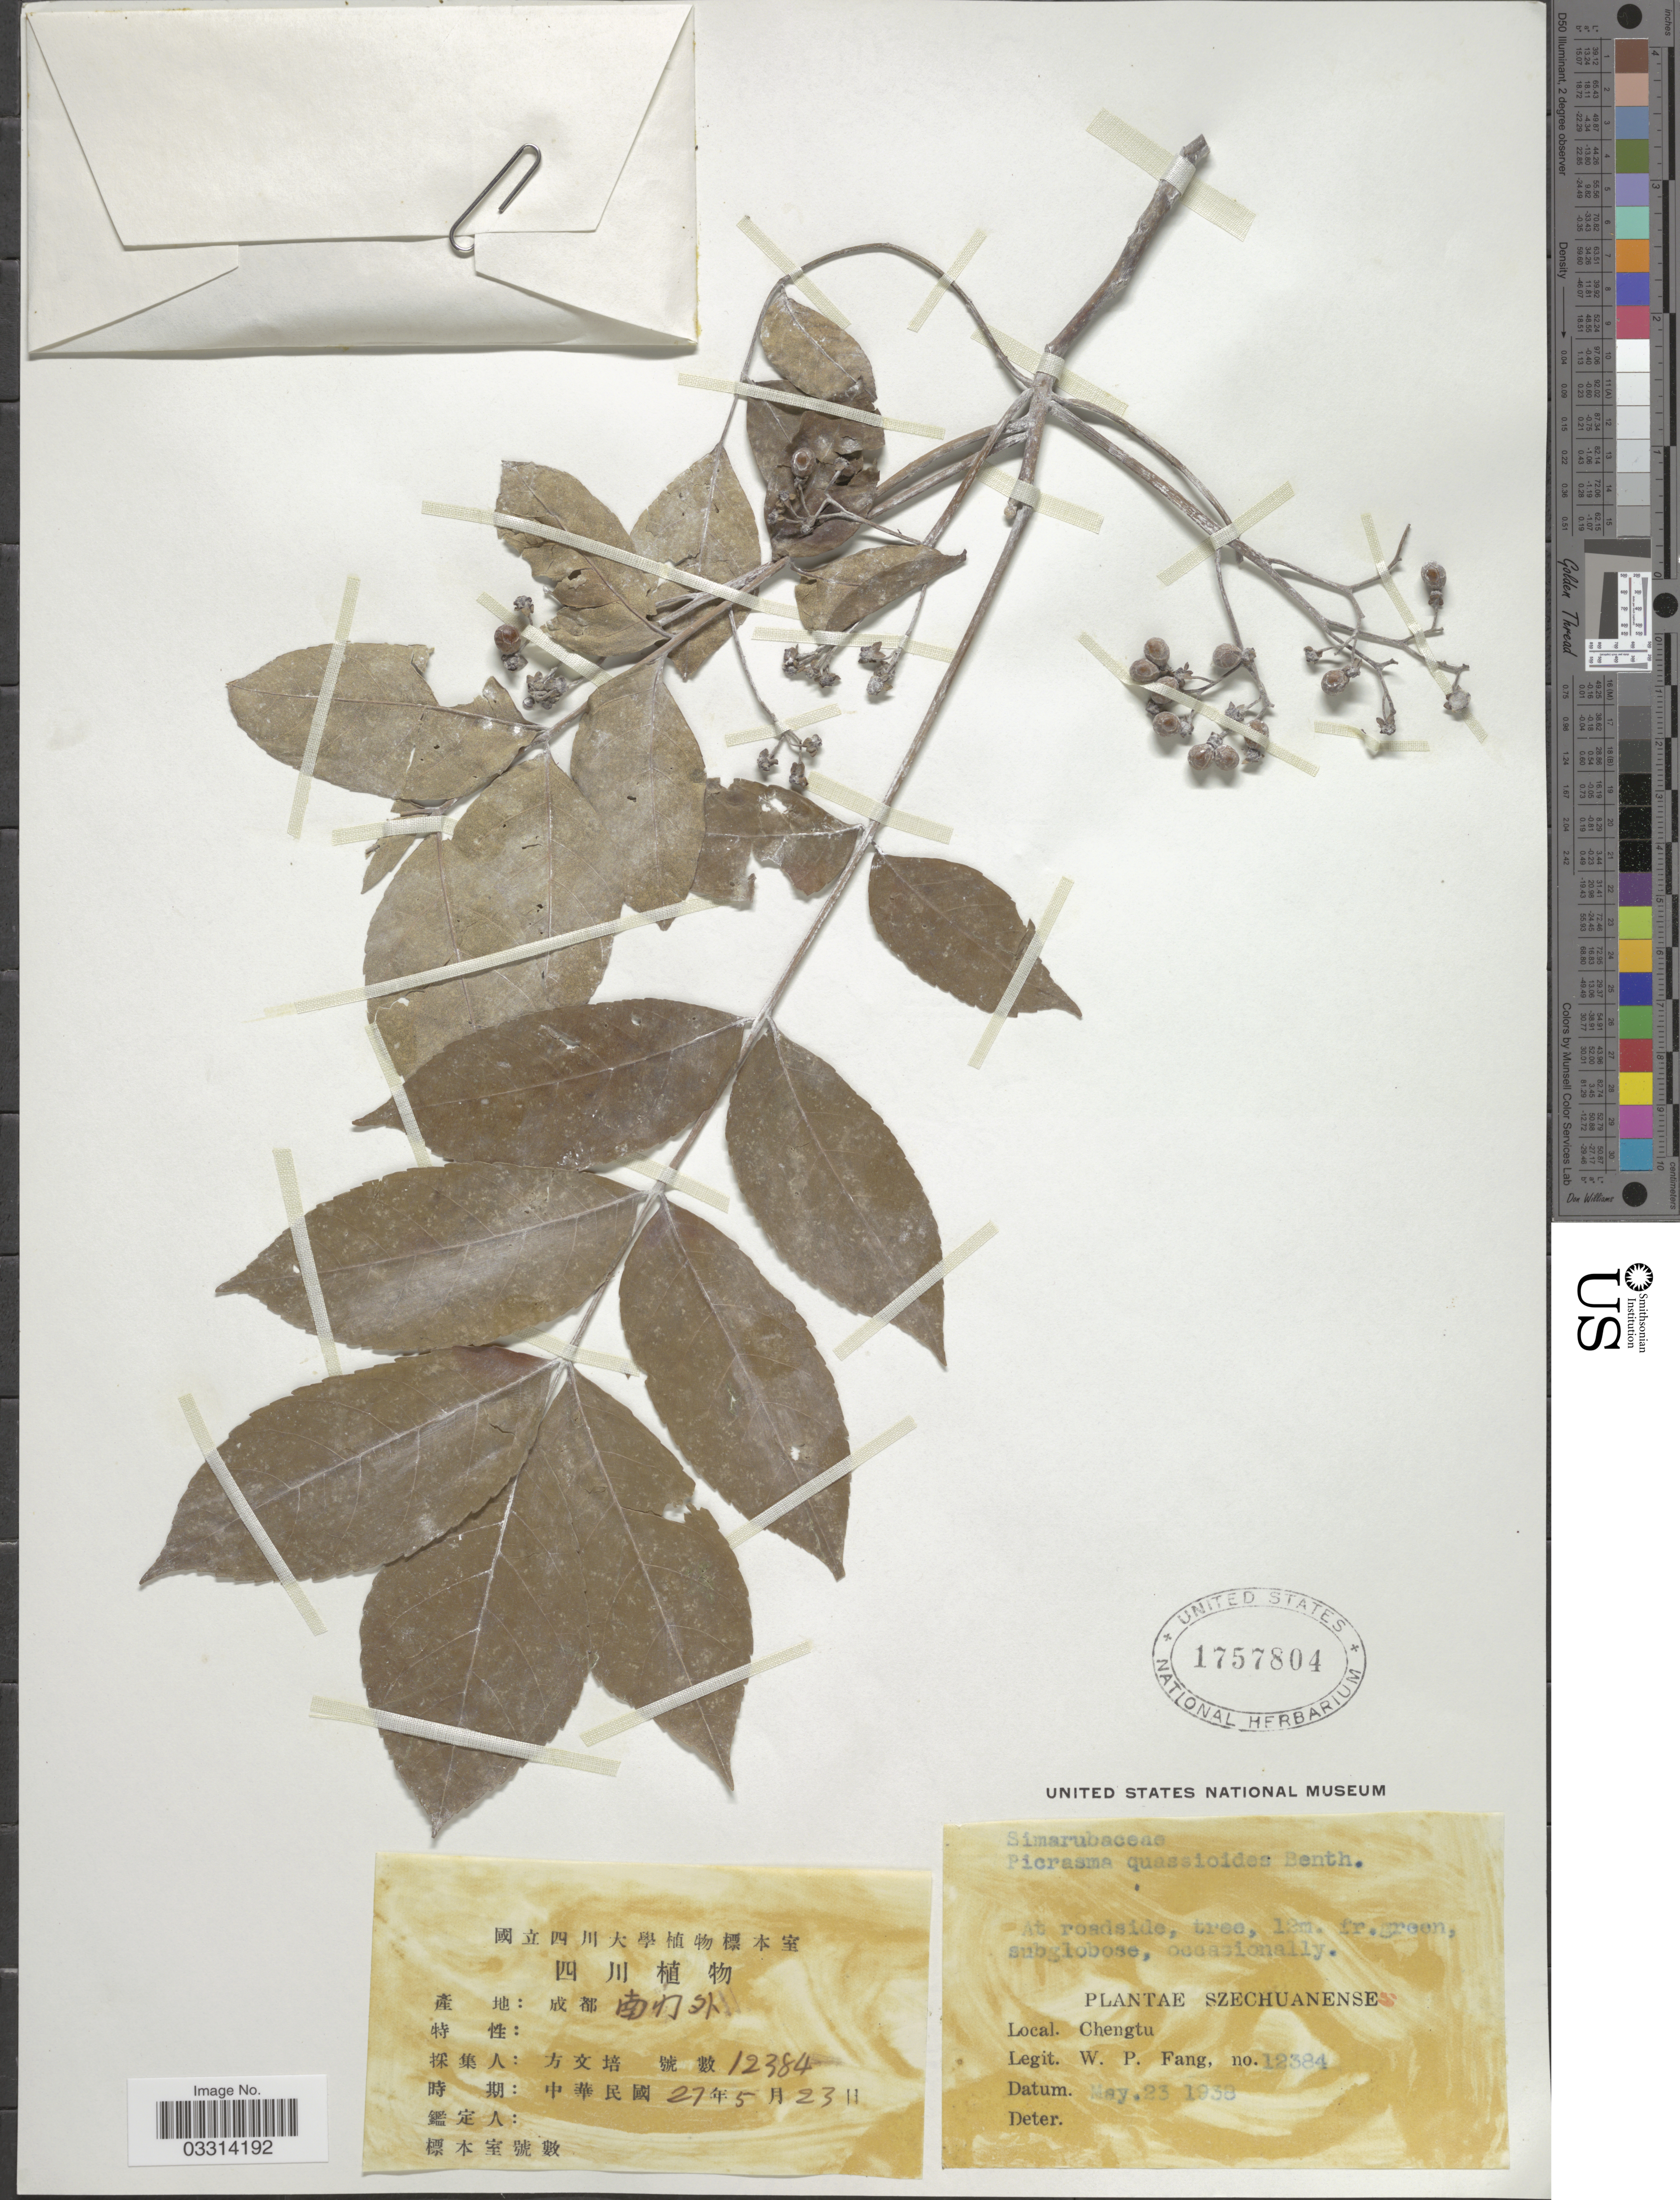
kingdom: Plantae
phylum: Tracheophyta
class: Magnoliopsida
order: Sapindales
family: Simaroubaceae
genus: Picrasma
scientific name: Picrasma quassioides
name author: (D. Don) Benn.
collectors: W. P. Fang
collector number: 12384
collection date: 1938-05-23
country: China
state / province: Sichuan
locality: Szechuanenses. Chengtu.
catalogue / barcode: US 1757804